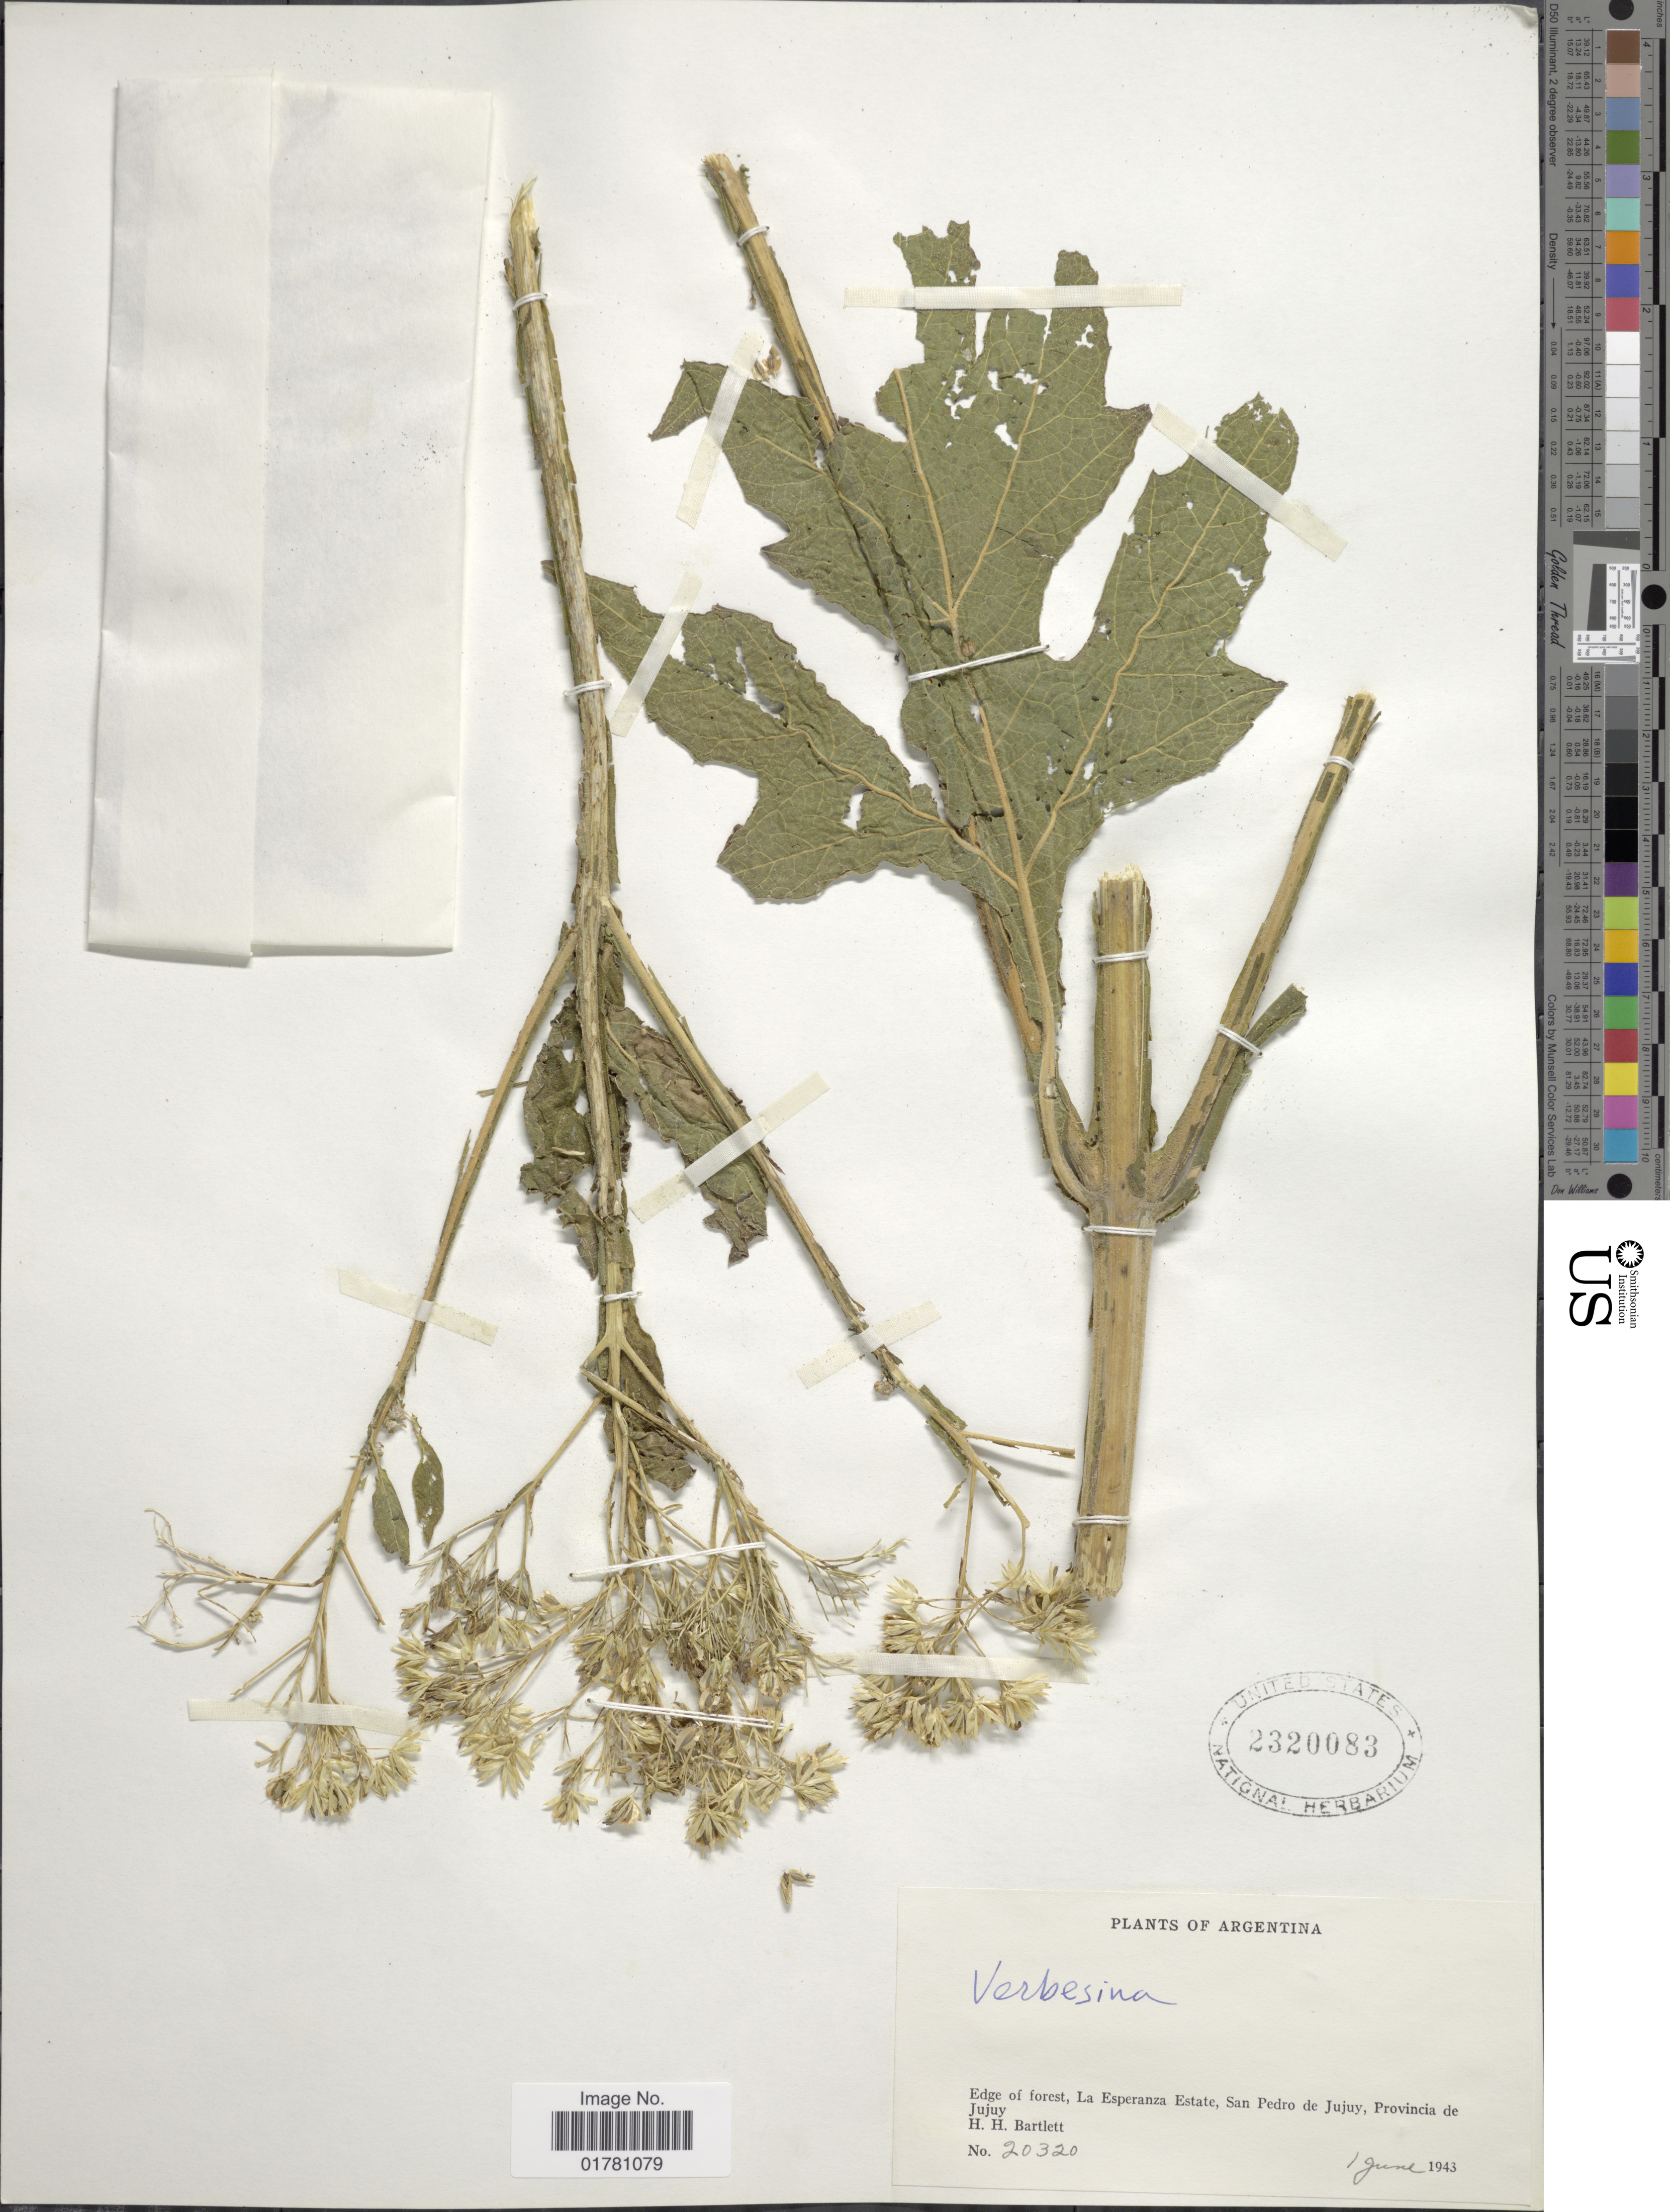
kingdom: Plantae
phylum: Tracheophyta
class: Magnoliopsida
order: Asterales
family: Asteraceae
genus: Verbesina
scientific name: Verbesina nelidae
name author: Cabrera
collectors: H. H. Bartlett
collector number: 20320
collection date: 1943-06-01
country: Argentina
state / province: Jujuy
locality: Edge of forest, La Esperanza Estate, San Pedro de Jujuy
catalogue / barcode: US 2320083